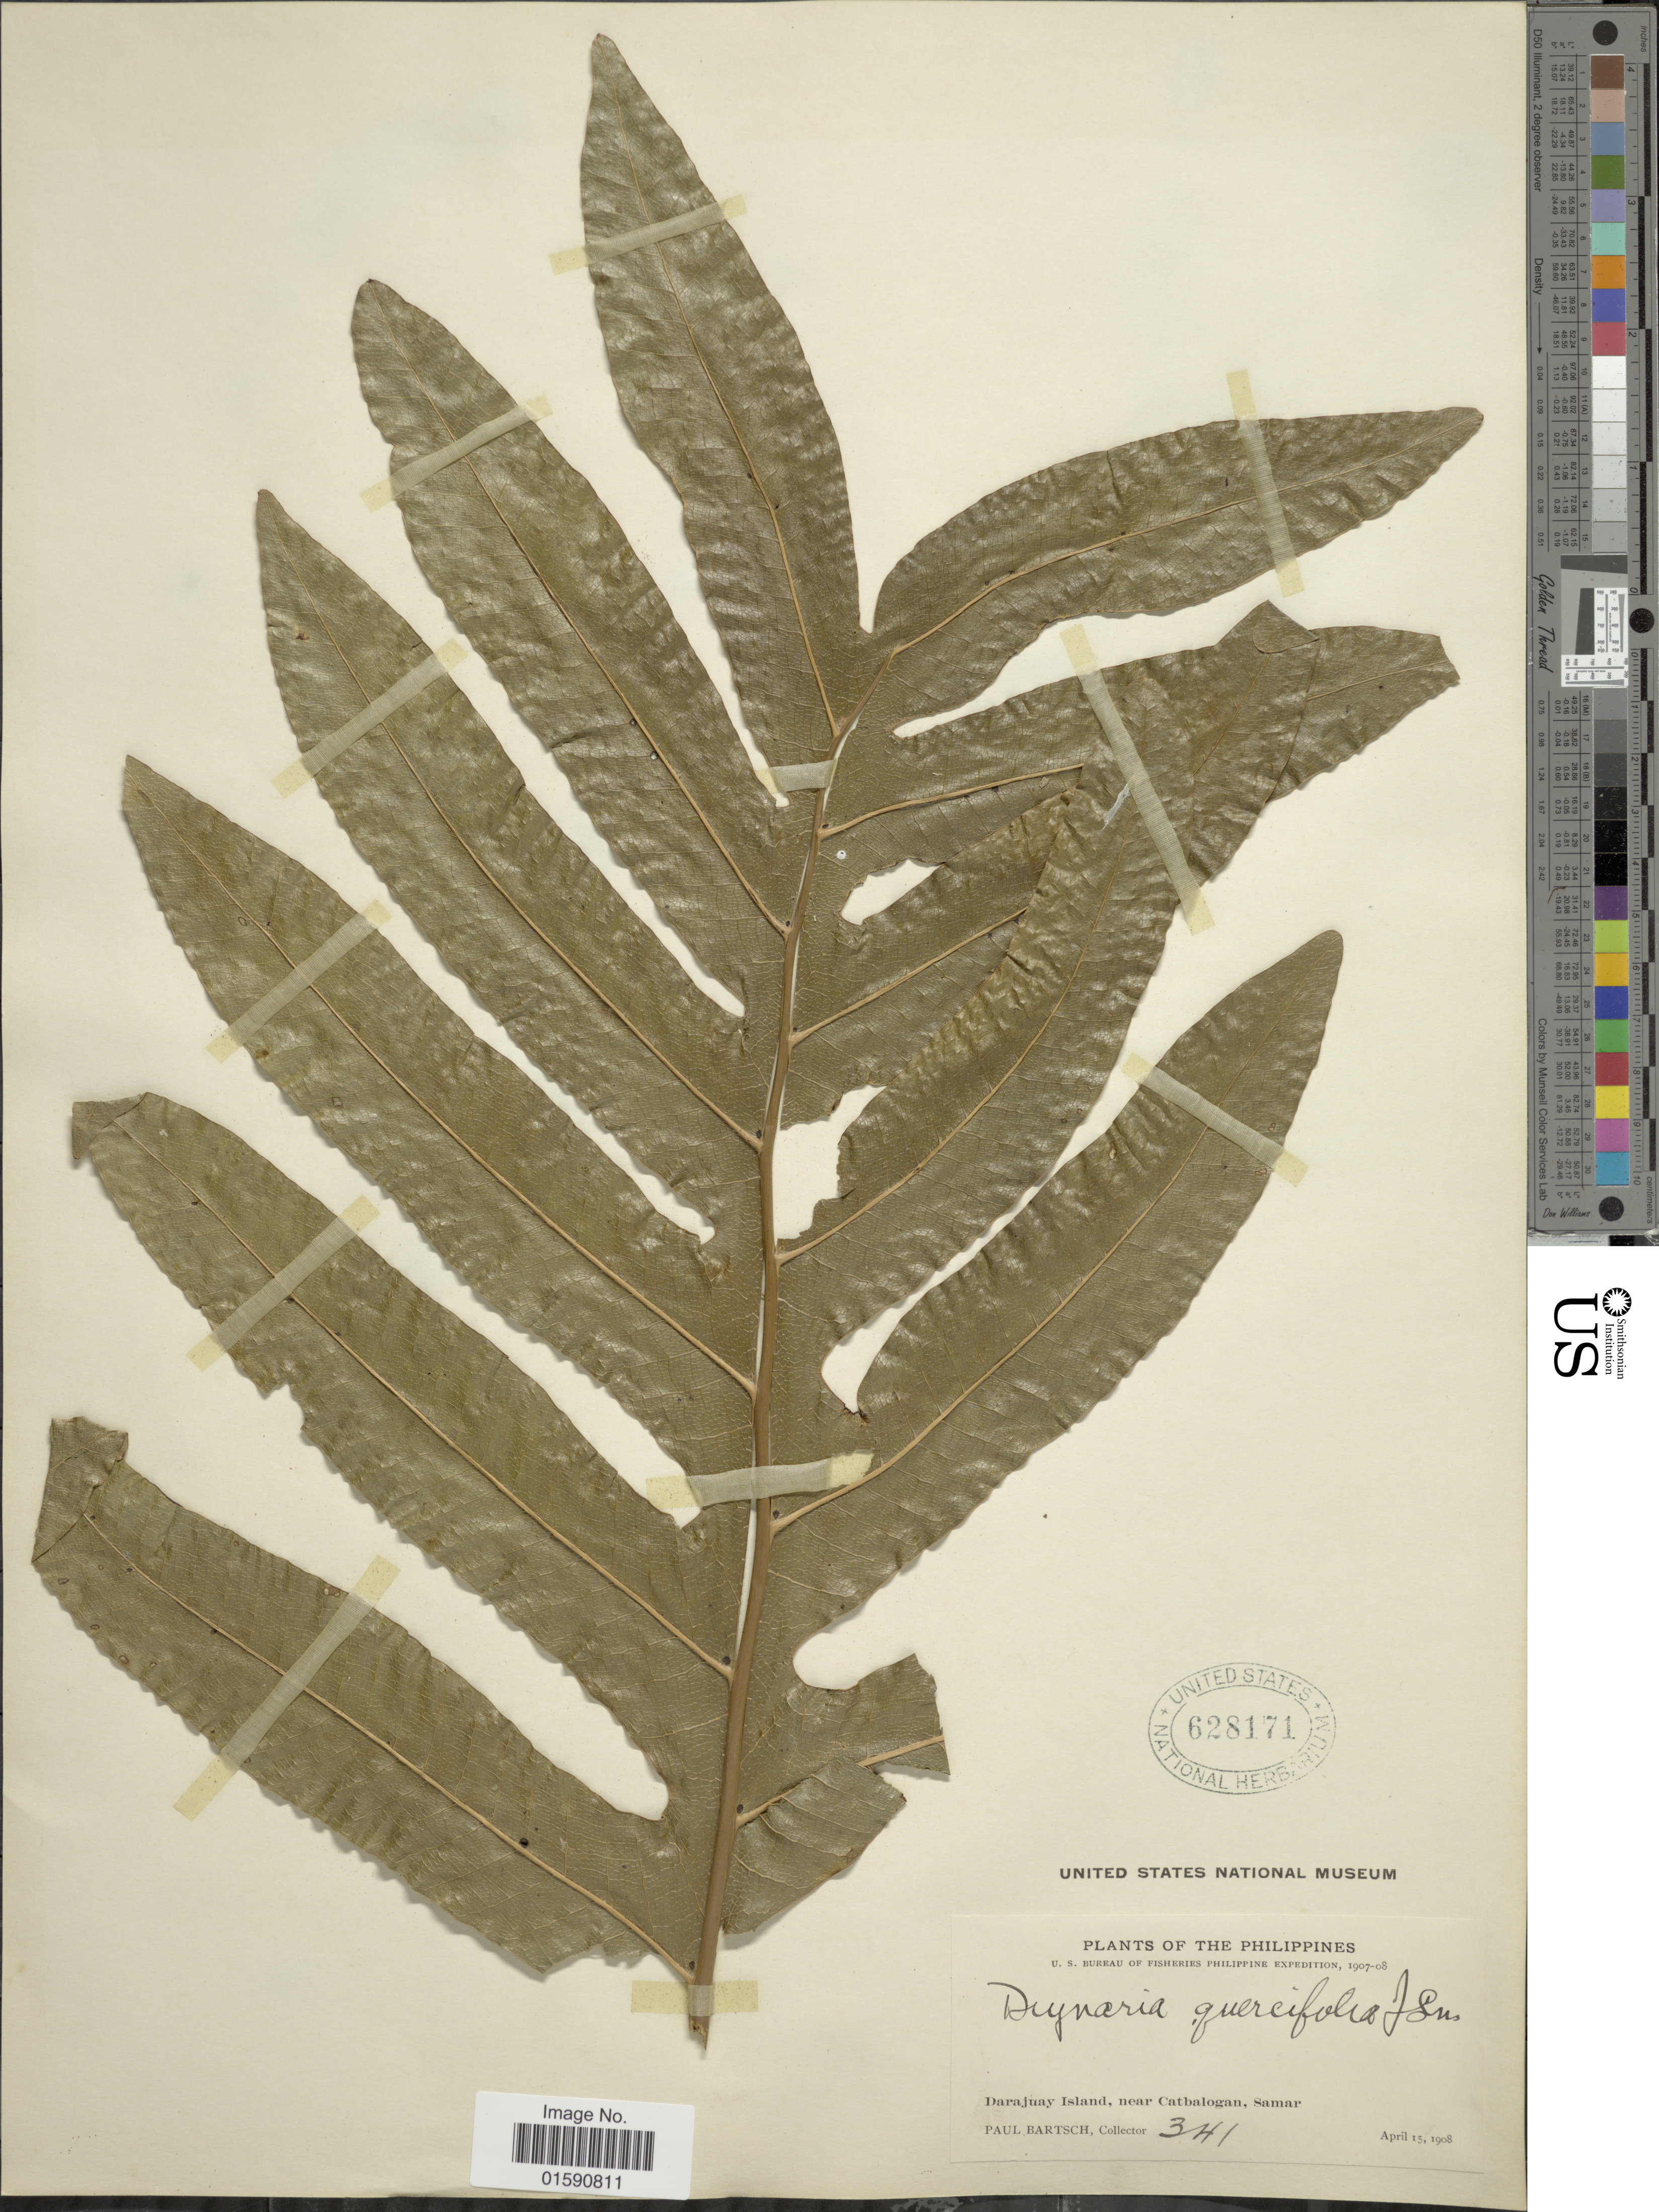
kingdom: Plantae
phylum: Tracheophyta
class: Polypodiopsida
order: Polypodiales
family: Polypodiaceae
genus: Drynaria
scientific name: Drynaria quercifolia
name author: (L.) J. Sm.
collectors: P. Bartsch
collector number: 341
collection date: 1908-04-15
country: Philippines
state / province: Eastern Visayas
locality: Darajuay Island, near Catbologan, Samar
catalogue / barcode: US 628171